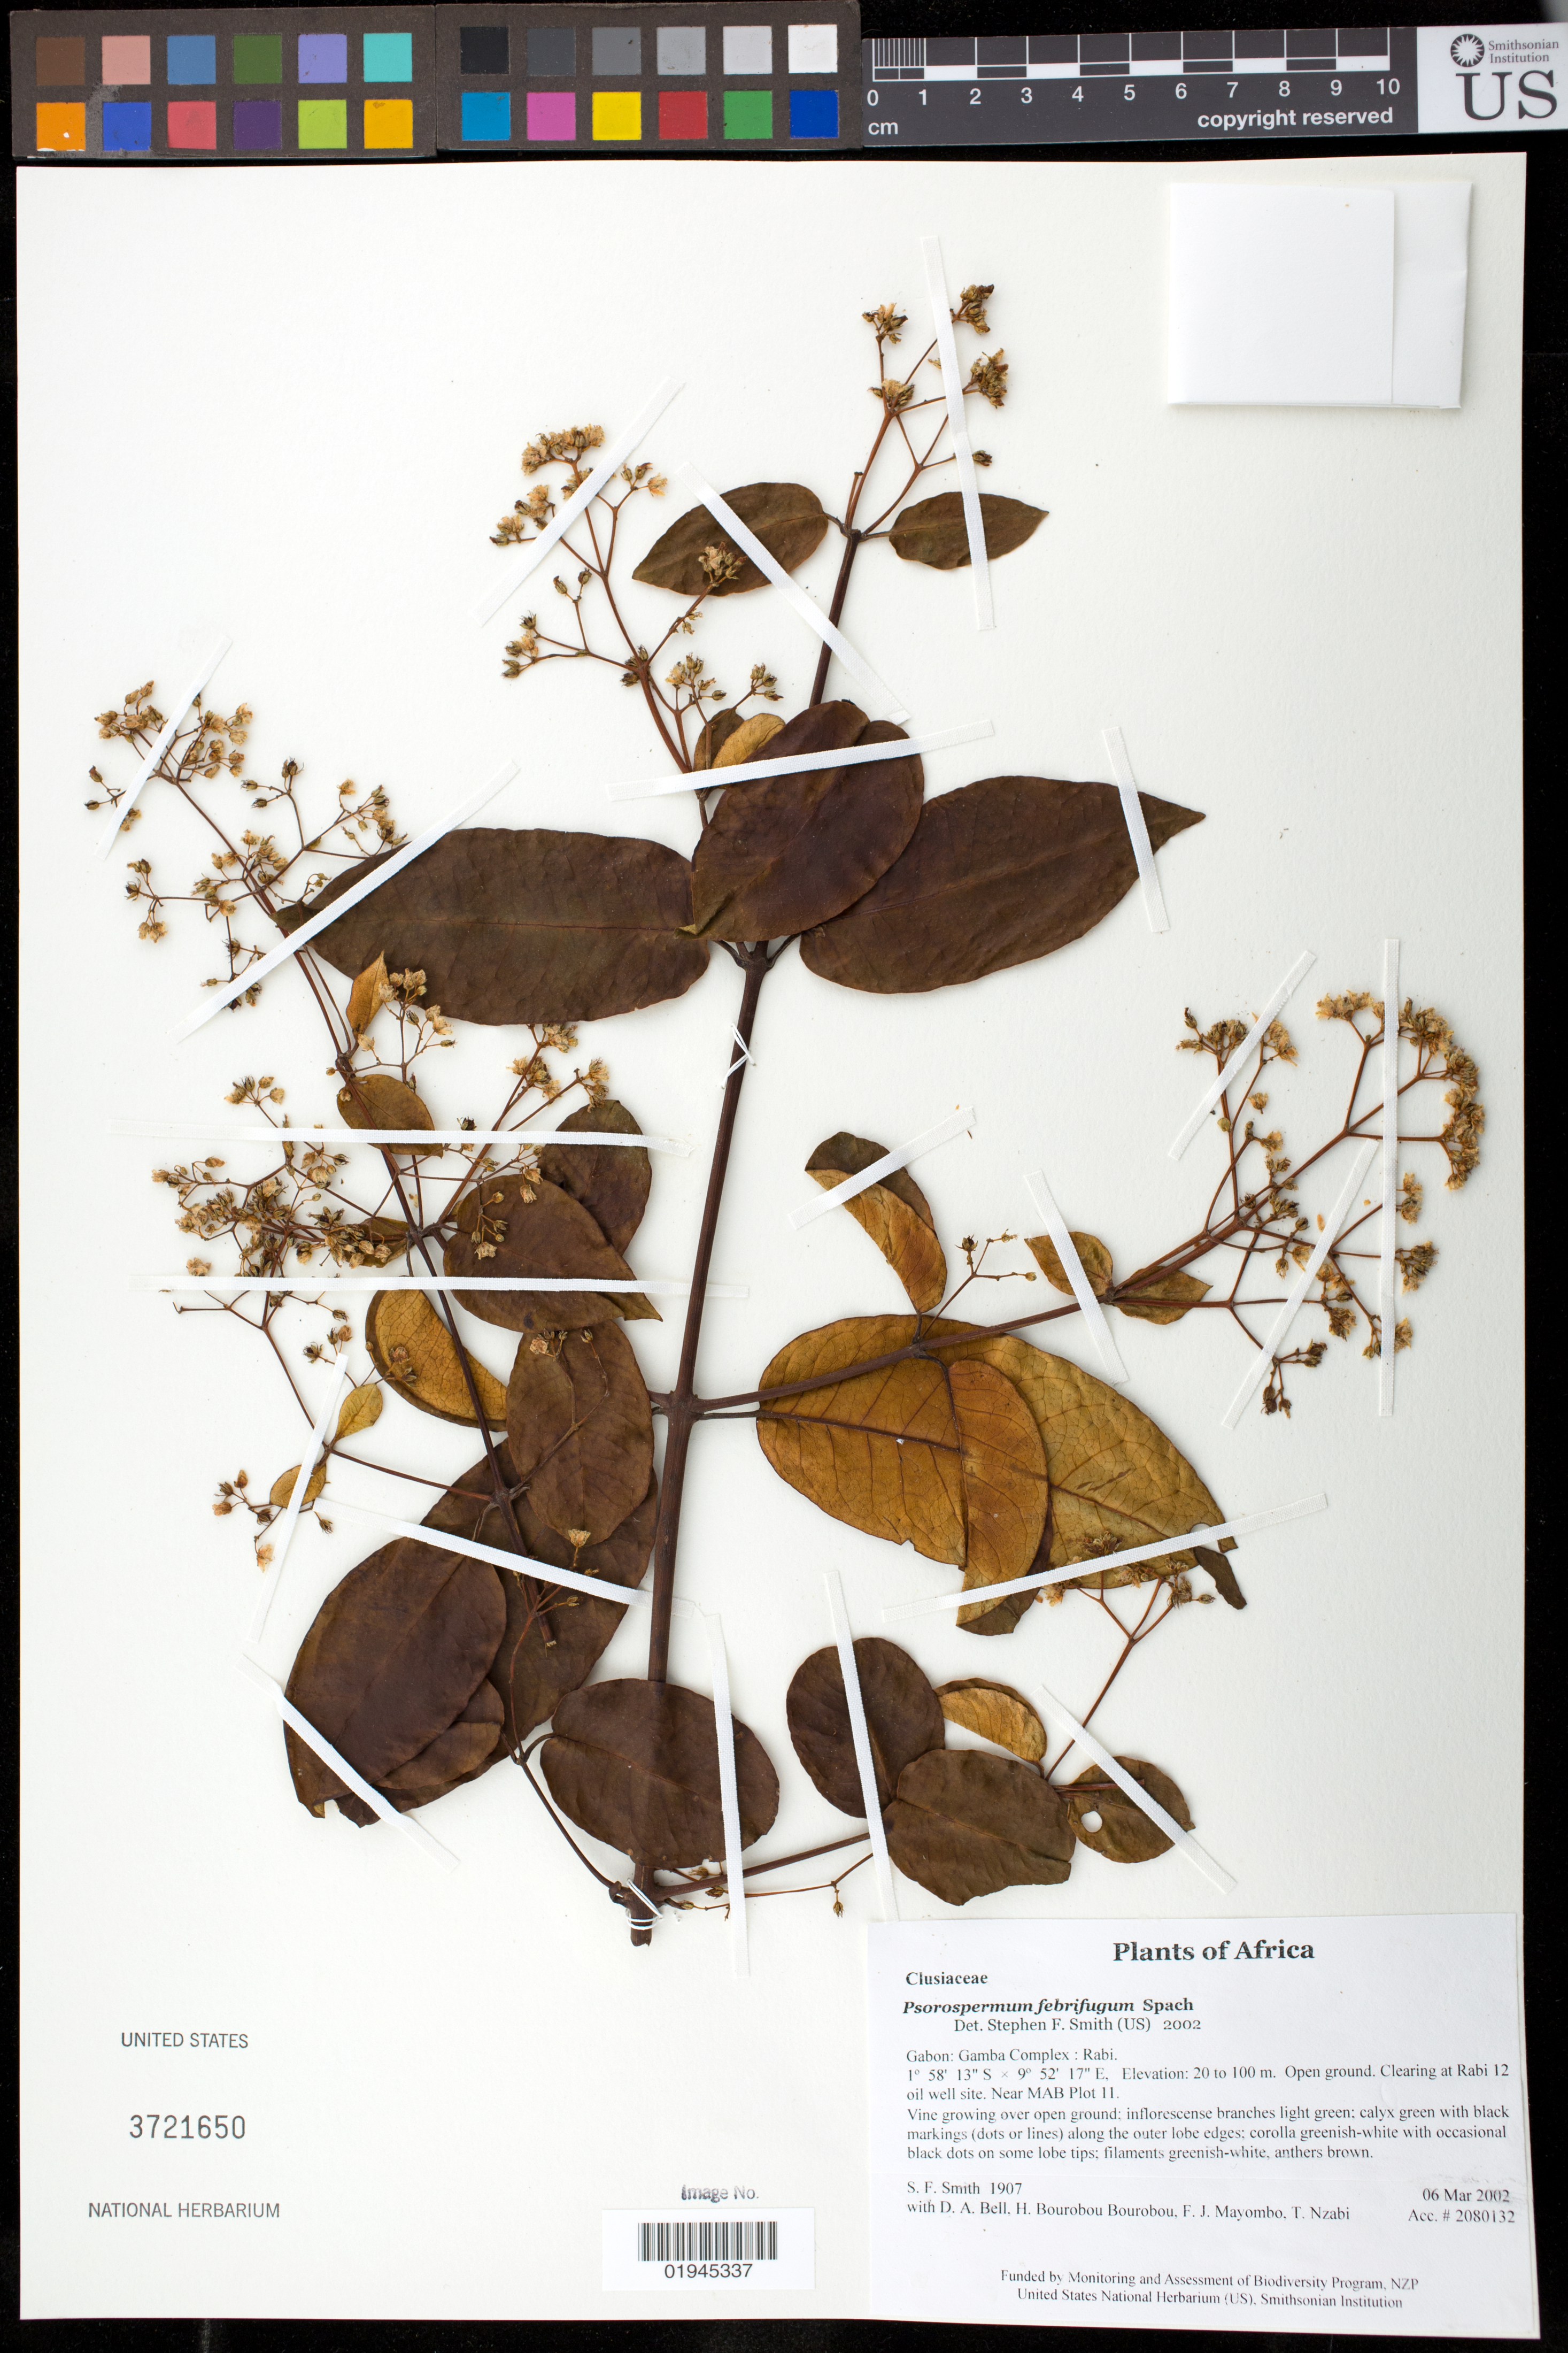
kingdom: Plantae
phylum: Tracheophyta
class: Magnoliopsida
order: Malpighiales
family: Hypericaceae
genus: Psorospermum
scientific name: Psorospermum febrifugum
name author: Spach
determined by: Smith, Stephen F., (US), NMNH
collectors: S.F. Smith, D. A. Bell, H. Bourobou Bourobou & F. J. Mayombo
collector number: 1907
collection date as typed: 06 Mar 2002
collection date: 2002-03-06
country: Gabon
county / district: Gamba Complex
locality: Rabi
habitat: Open ground. Clearing at Rabi 12 oil well site. Near MAB Plot 11.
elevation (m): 20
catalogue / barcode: US 3721650